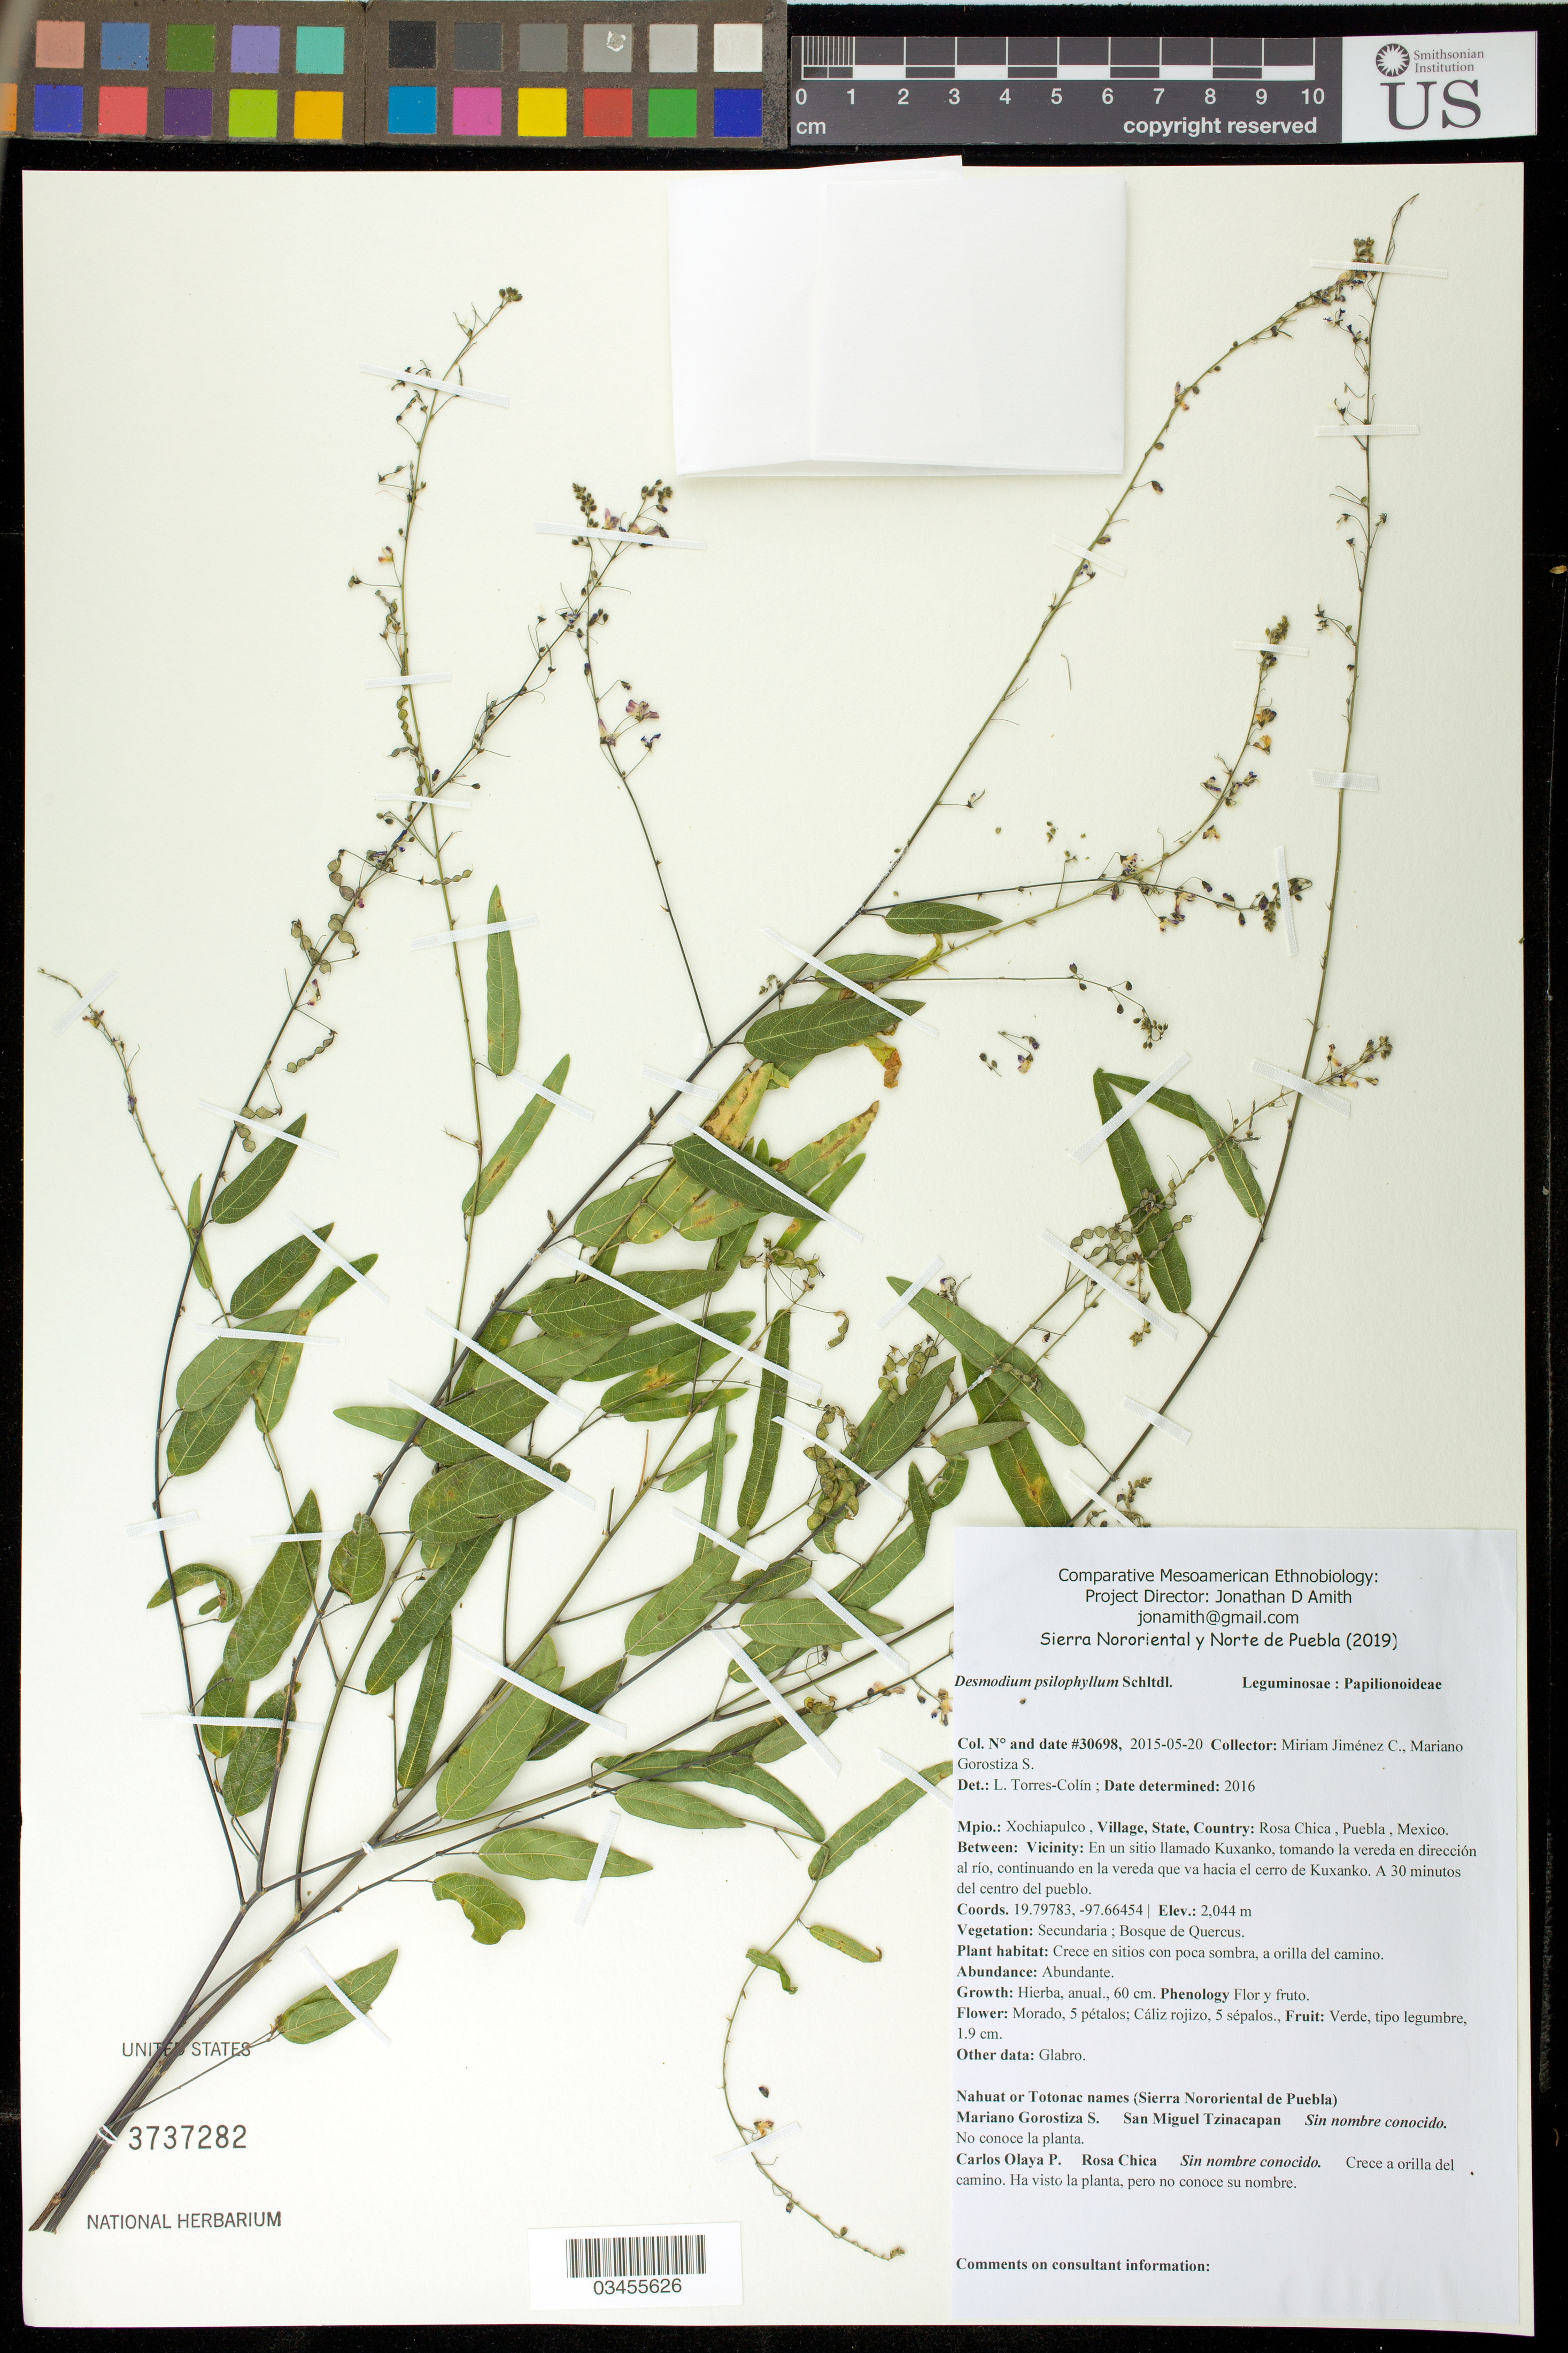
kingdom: Plantae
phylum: Tracheophyta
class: Magnoliopsida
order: Fabales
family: Fabaceae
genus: Desmodium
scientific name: Desmodium psilophyllum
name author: Schltdl.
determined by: Torres-Colín, Leticia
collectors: M. Jiménez Chimil & M. Gorostiza S.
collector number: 30698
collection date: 2015-05-20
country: México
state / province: Puebla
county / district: Xochiapulco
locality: PUEBLO: Rosa Chica; LOCALIDAD EXACTA: En un sitio llamado Kuxanko, tomando la vereda en dirección al río, continuando en la vereda que va hacia el cerro de Kuxanko. A 30 minutos del centro del pueblo.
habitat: Bosque de Quercus | En sitios con poca sombra, a orilla del camino.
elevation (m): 2044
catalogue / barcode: US 3737282